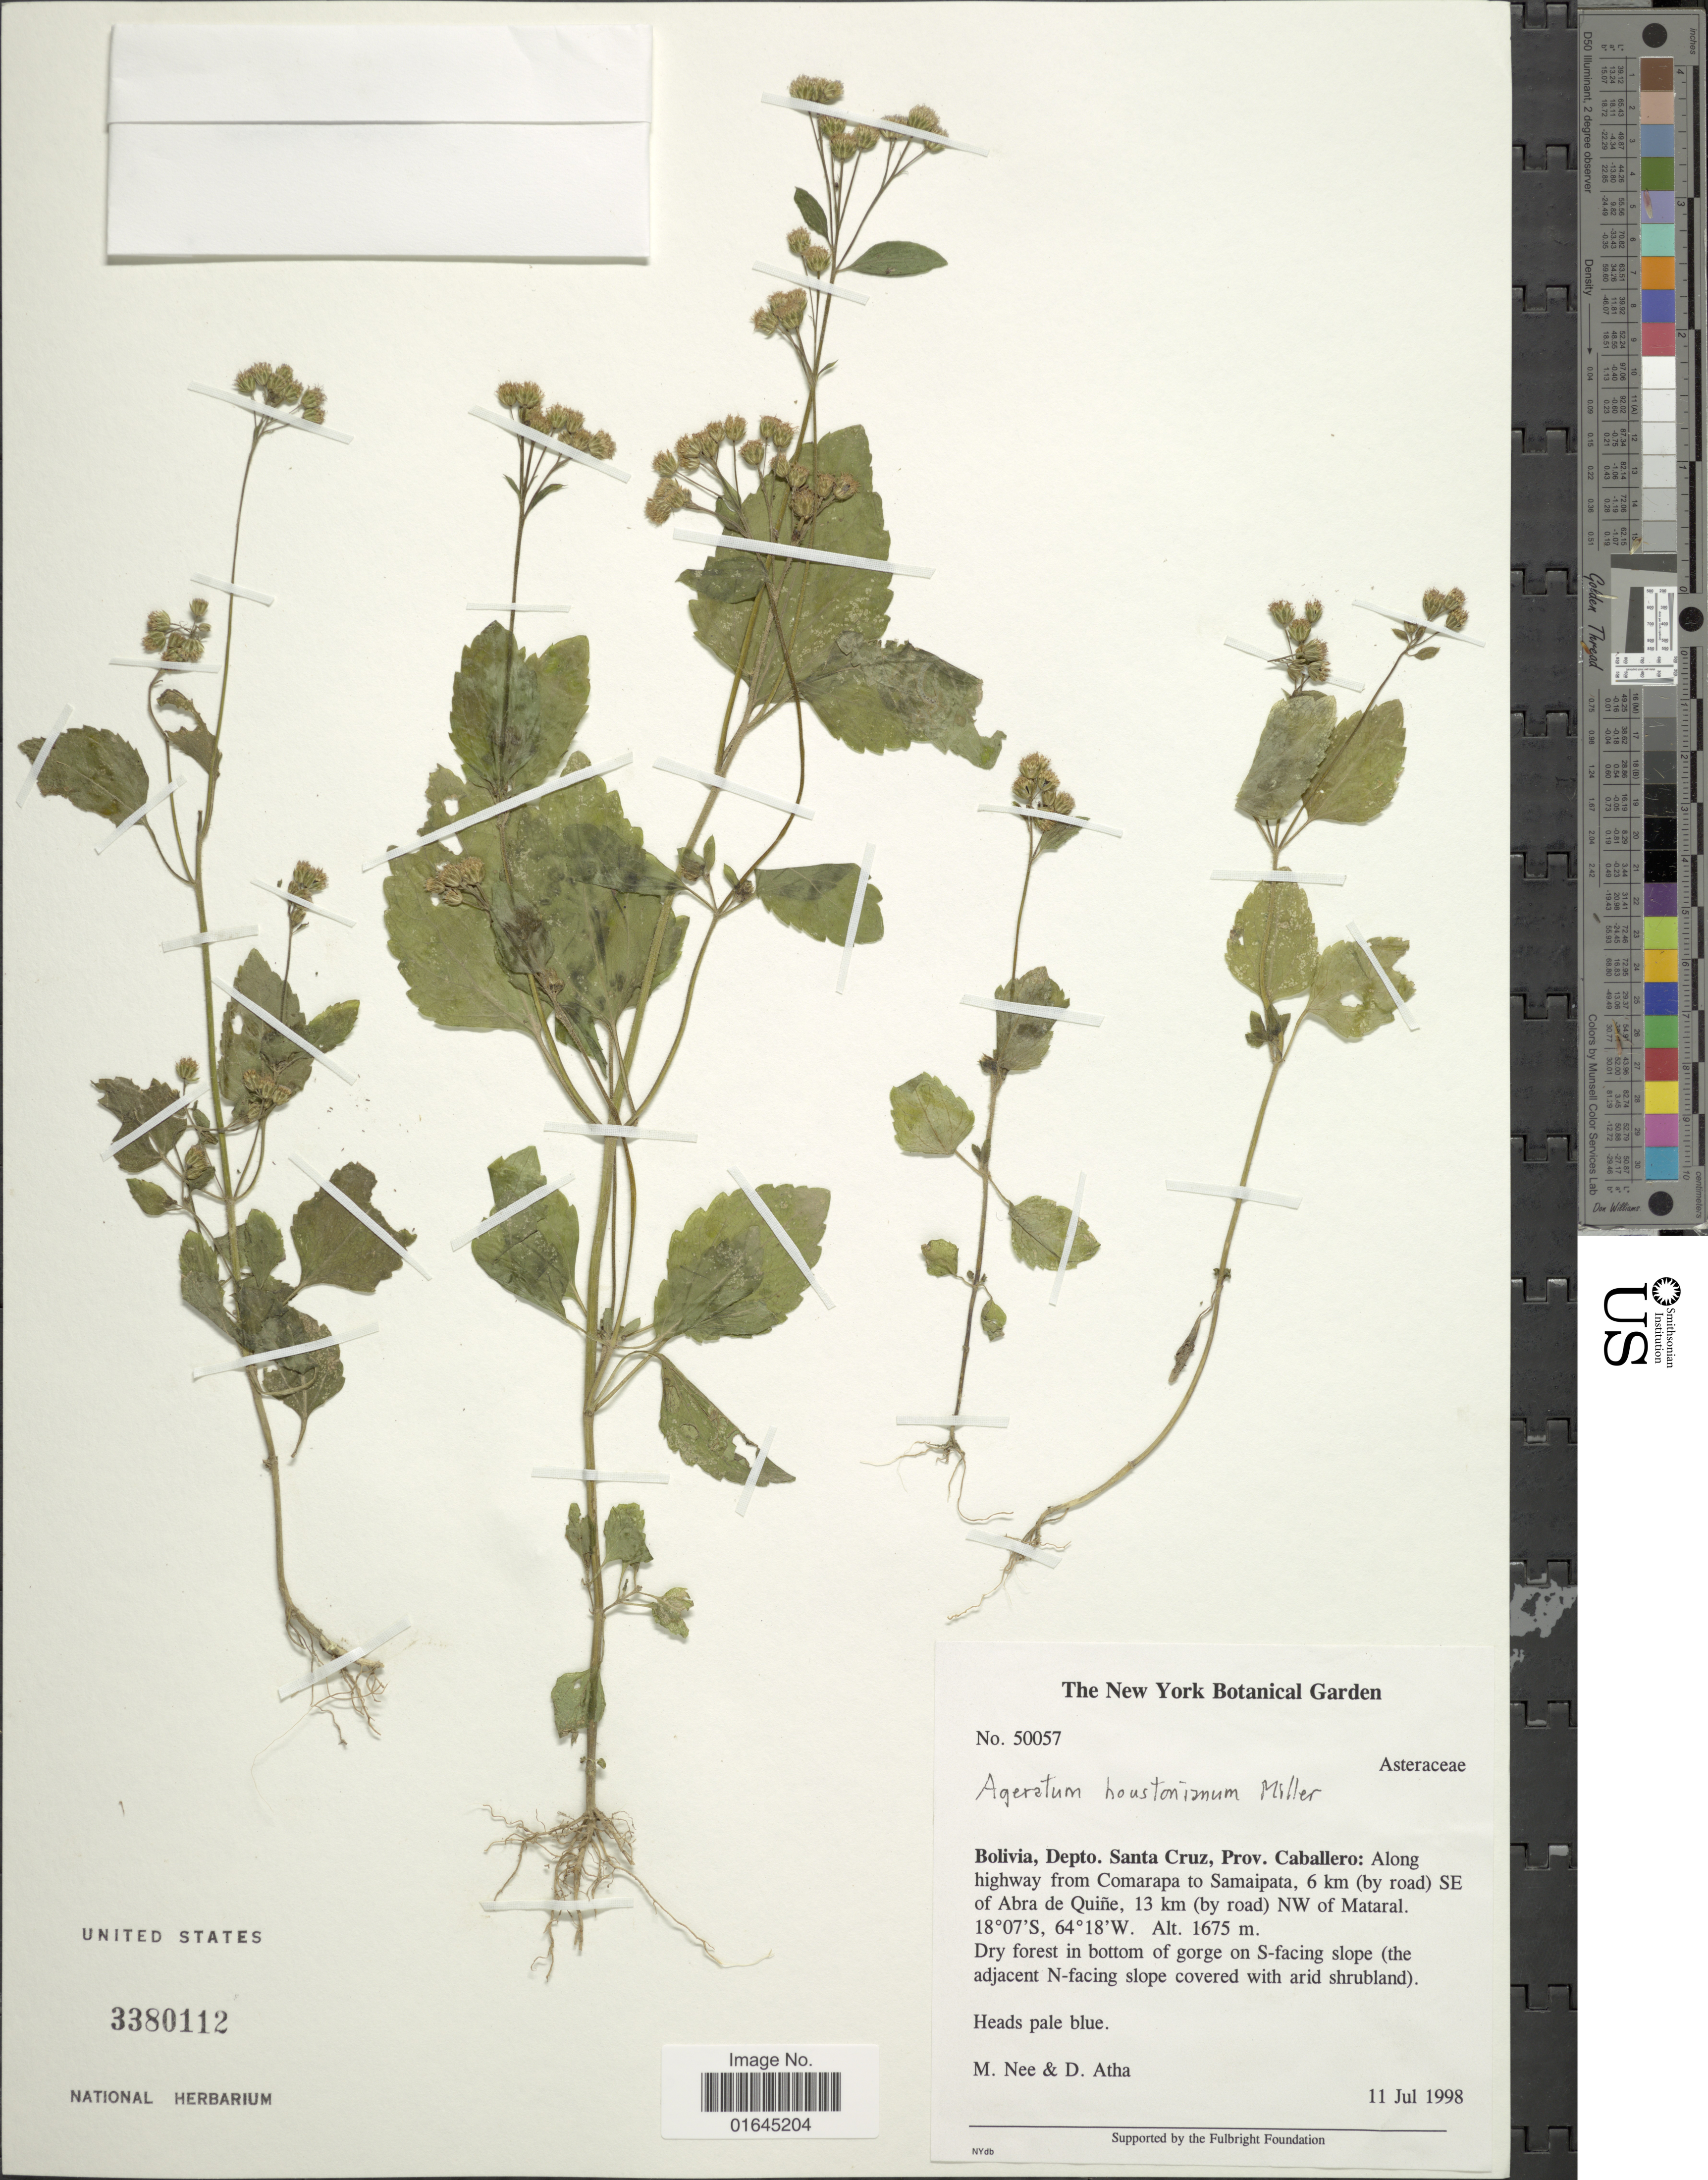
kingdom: Plantae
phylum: Tracheophyta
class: Magnoliopsida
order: Asterales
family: Asteraceae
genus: Ageratum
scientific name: Ageratum houstonianum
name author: Mill.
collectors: M. Nee & D. Atha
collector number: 50057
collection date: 1998-07-11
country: Bolivia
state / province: Santa Cruz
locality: Depto. Santa Cruz, Prov. Caballero: Along highway from Comarapa to Samaipata, 6 km (by road) SE of Abra de Quiñe, 13 km (by road) NW of Mataral.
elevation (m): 1675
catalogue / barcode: US 3380112